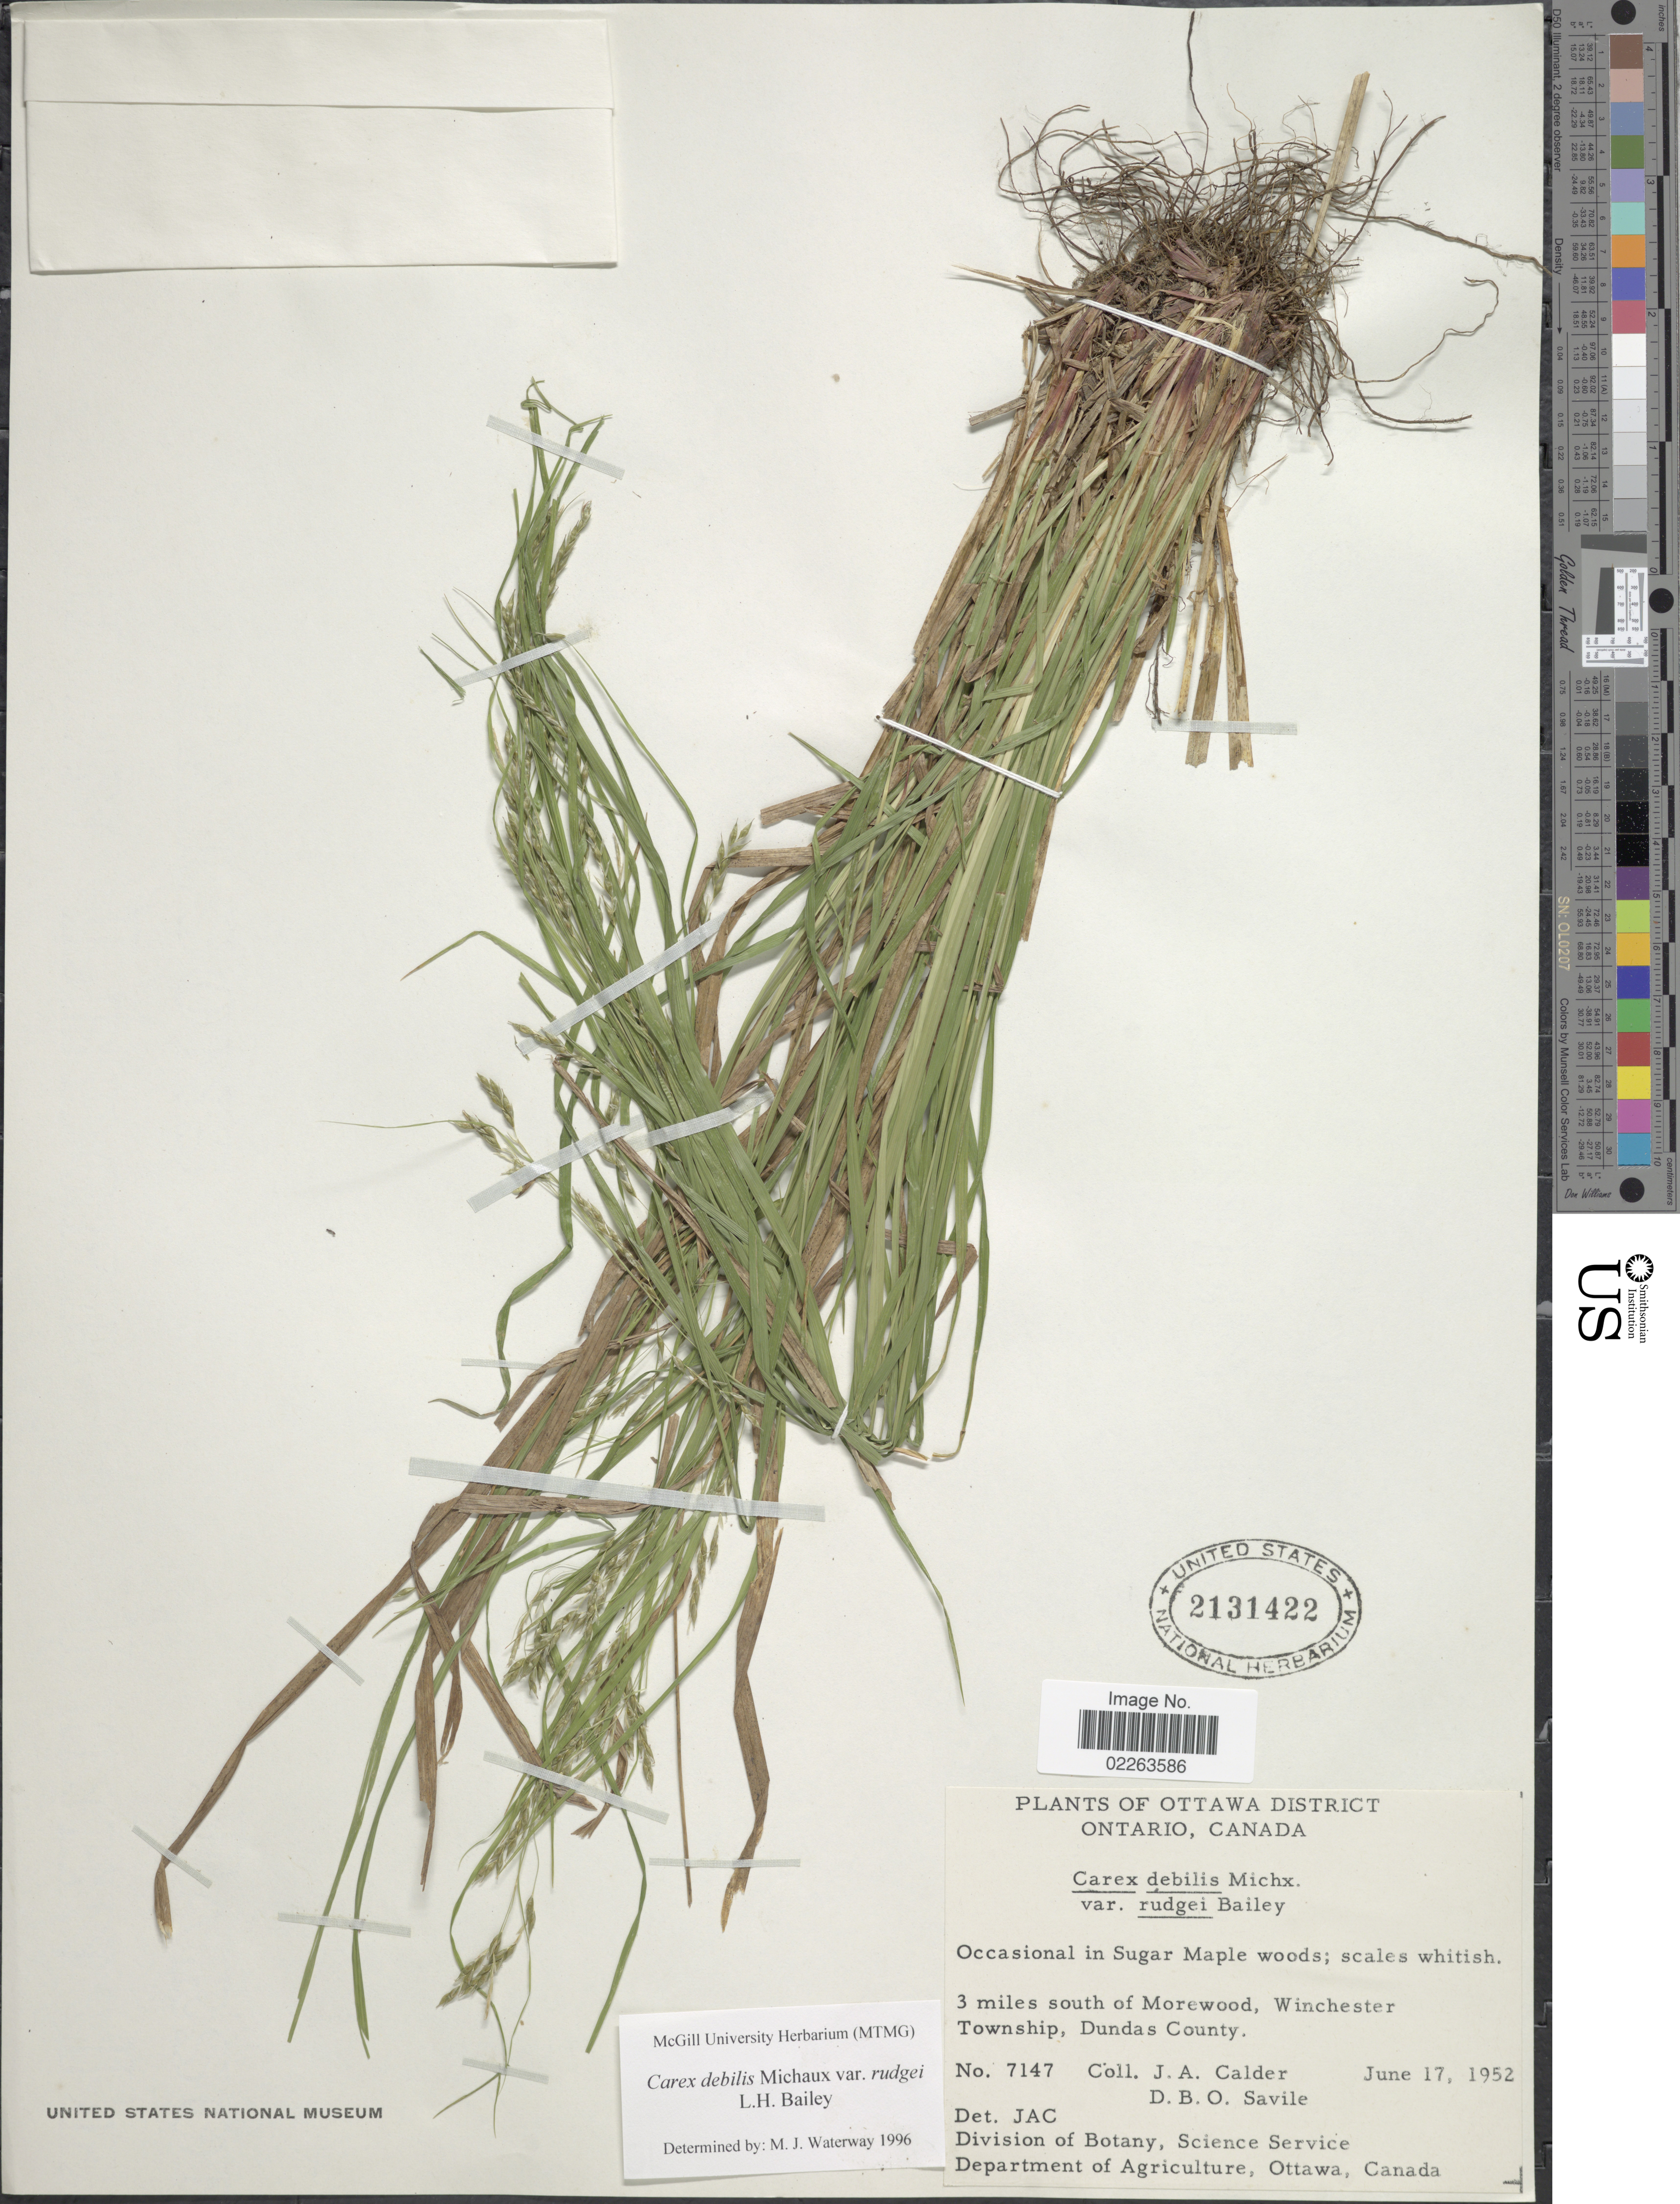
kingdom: Plantae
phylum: Tracheophyta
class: Liliopsida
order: Poales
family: Cyperaceae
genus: Carex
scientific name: Carex flexuosa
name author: Muhl. ex Willd.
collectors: J. A. Calder & D. Savile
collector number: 7147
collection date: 1952-06-17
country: Canada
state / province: Ontario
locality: Ottawa District. 3 miles south of Morewood, Winchester Township, Dundas County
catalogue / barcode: US 2131422